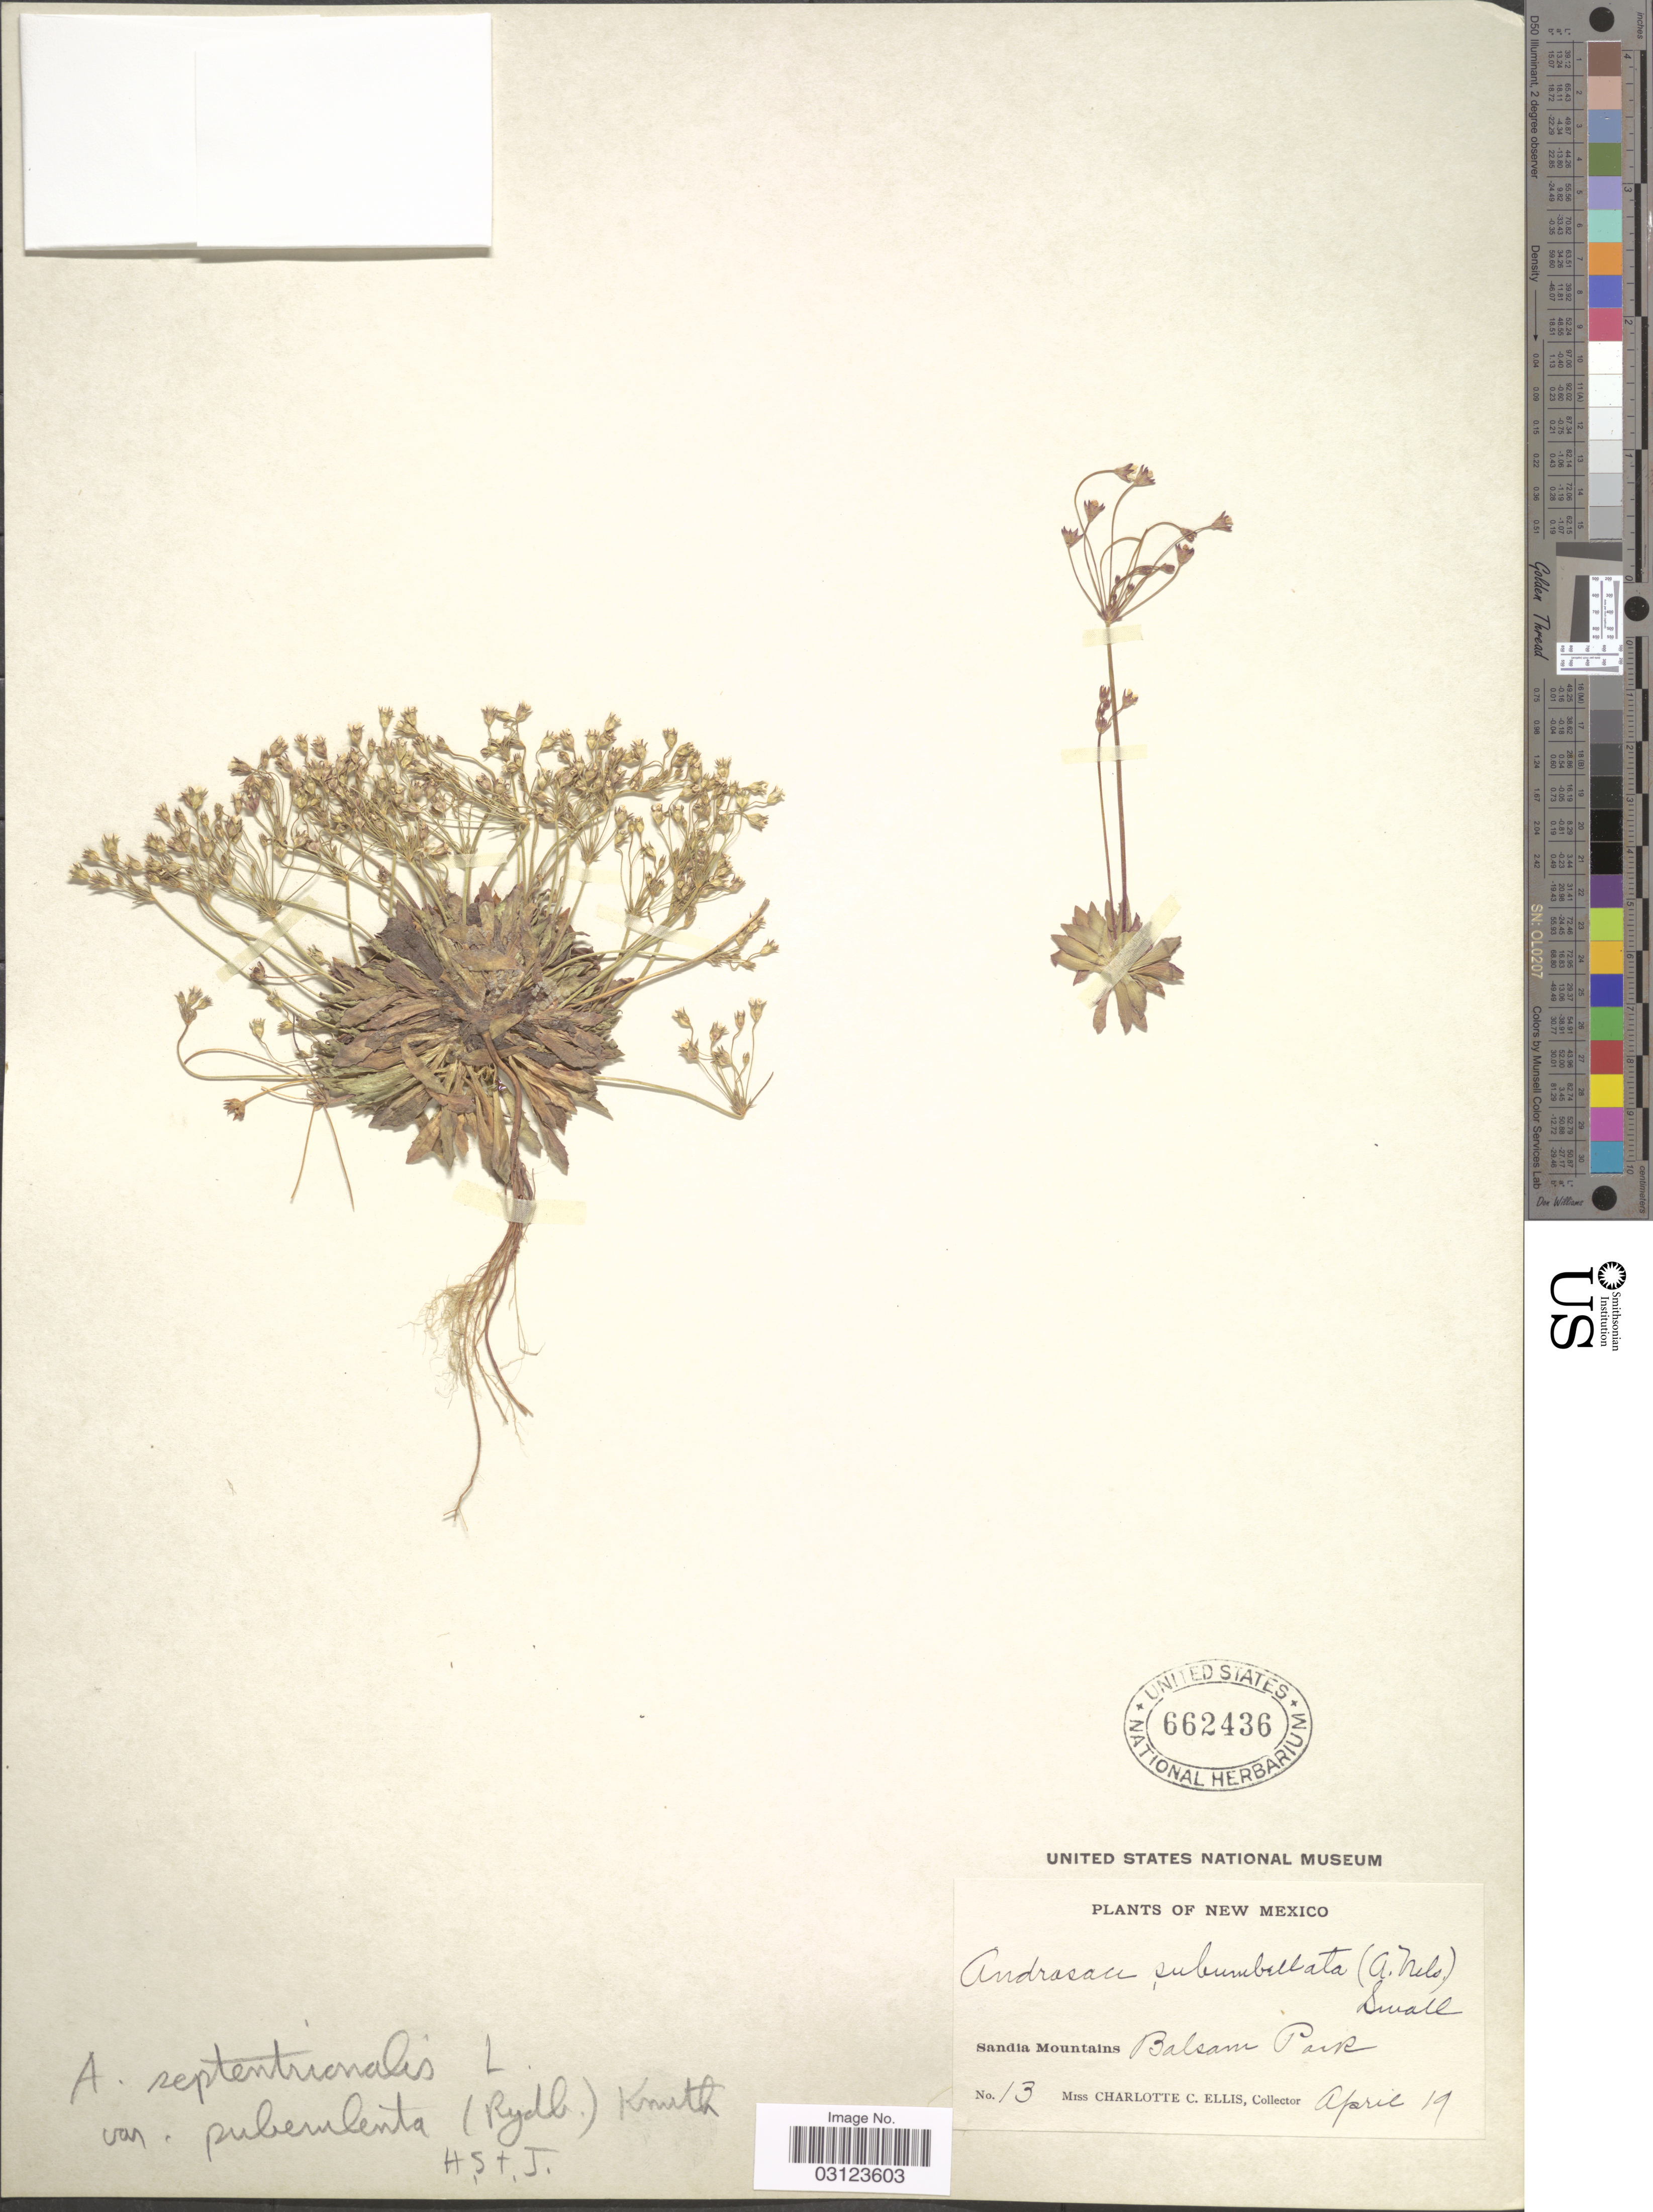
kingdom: Plantae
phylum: Tracheophyta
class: Magnoliopsida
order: Ericales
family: Primulaceae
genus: Androsace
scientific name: Androsace septentrionalis var. puberulenta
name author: (Rydb.) R. Knuth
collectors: C. C. Ellis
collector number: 13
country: United States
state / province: New Mexico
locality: Sandia Mountains. Balsam Park.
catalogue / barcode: US 662436